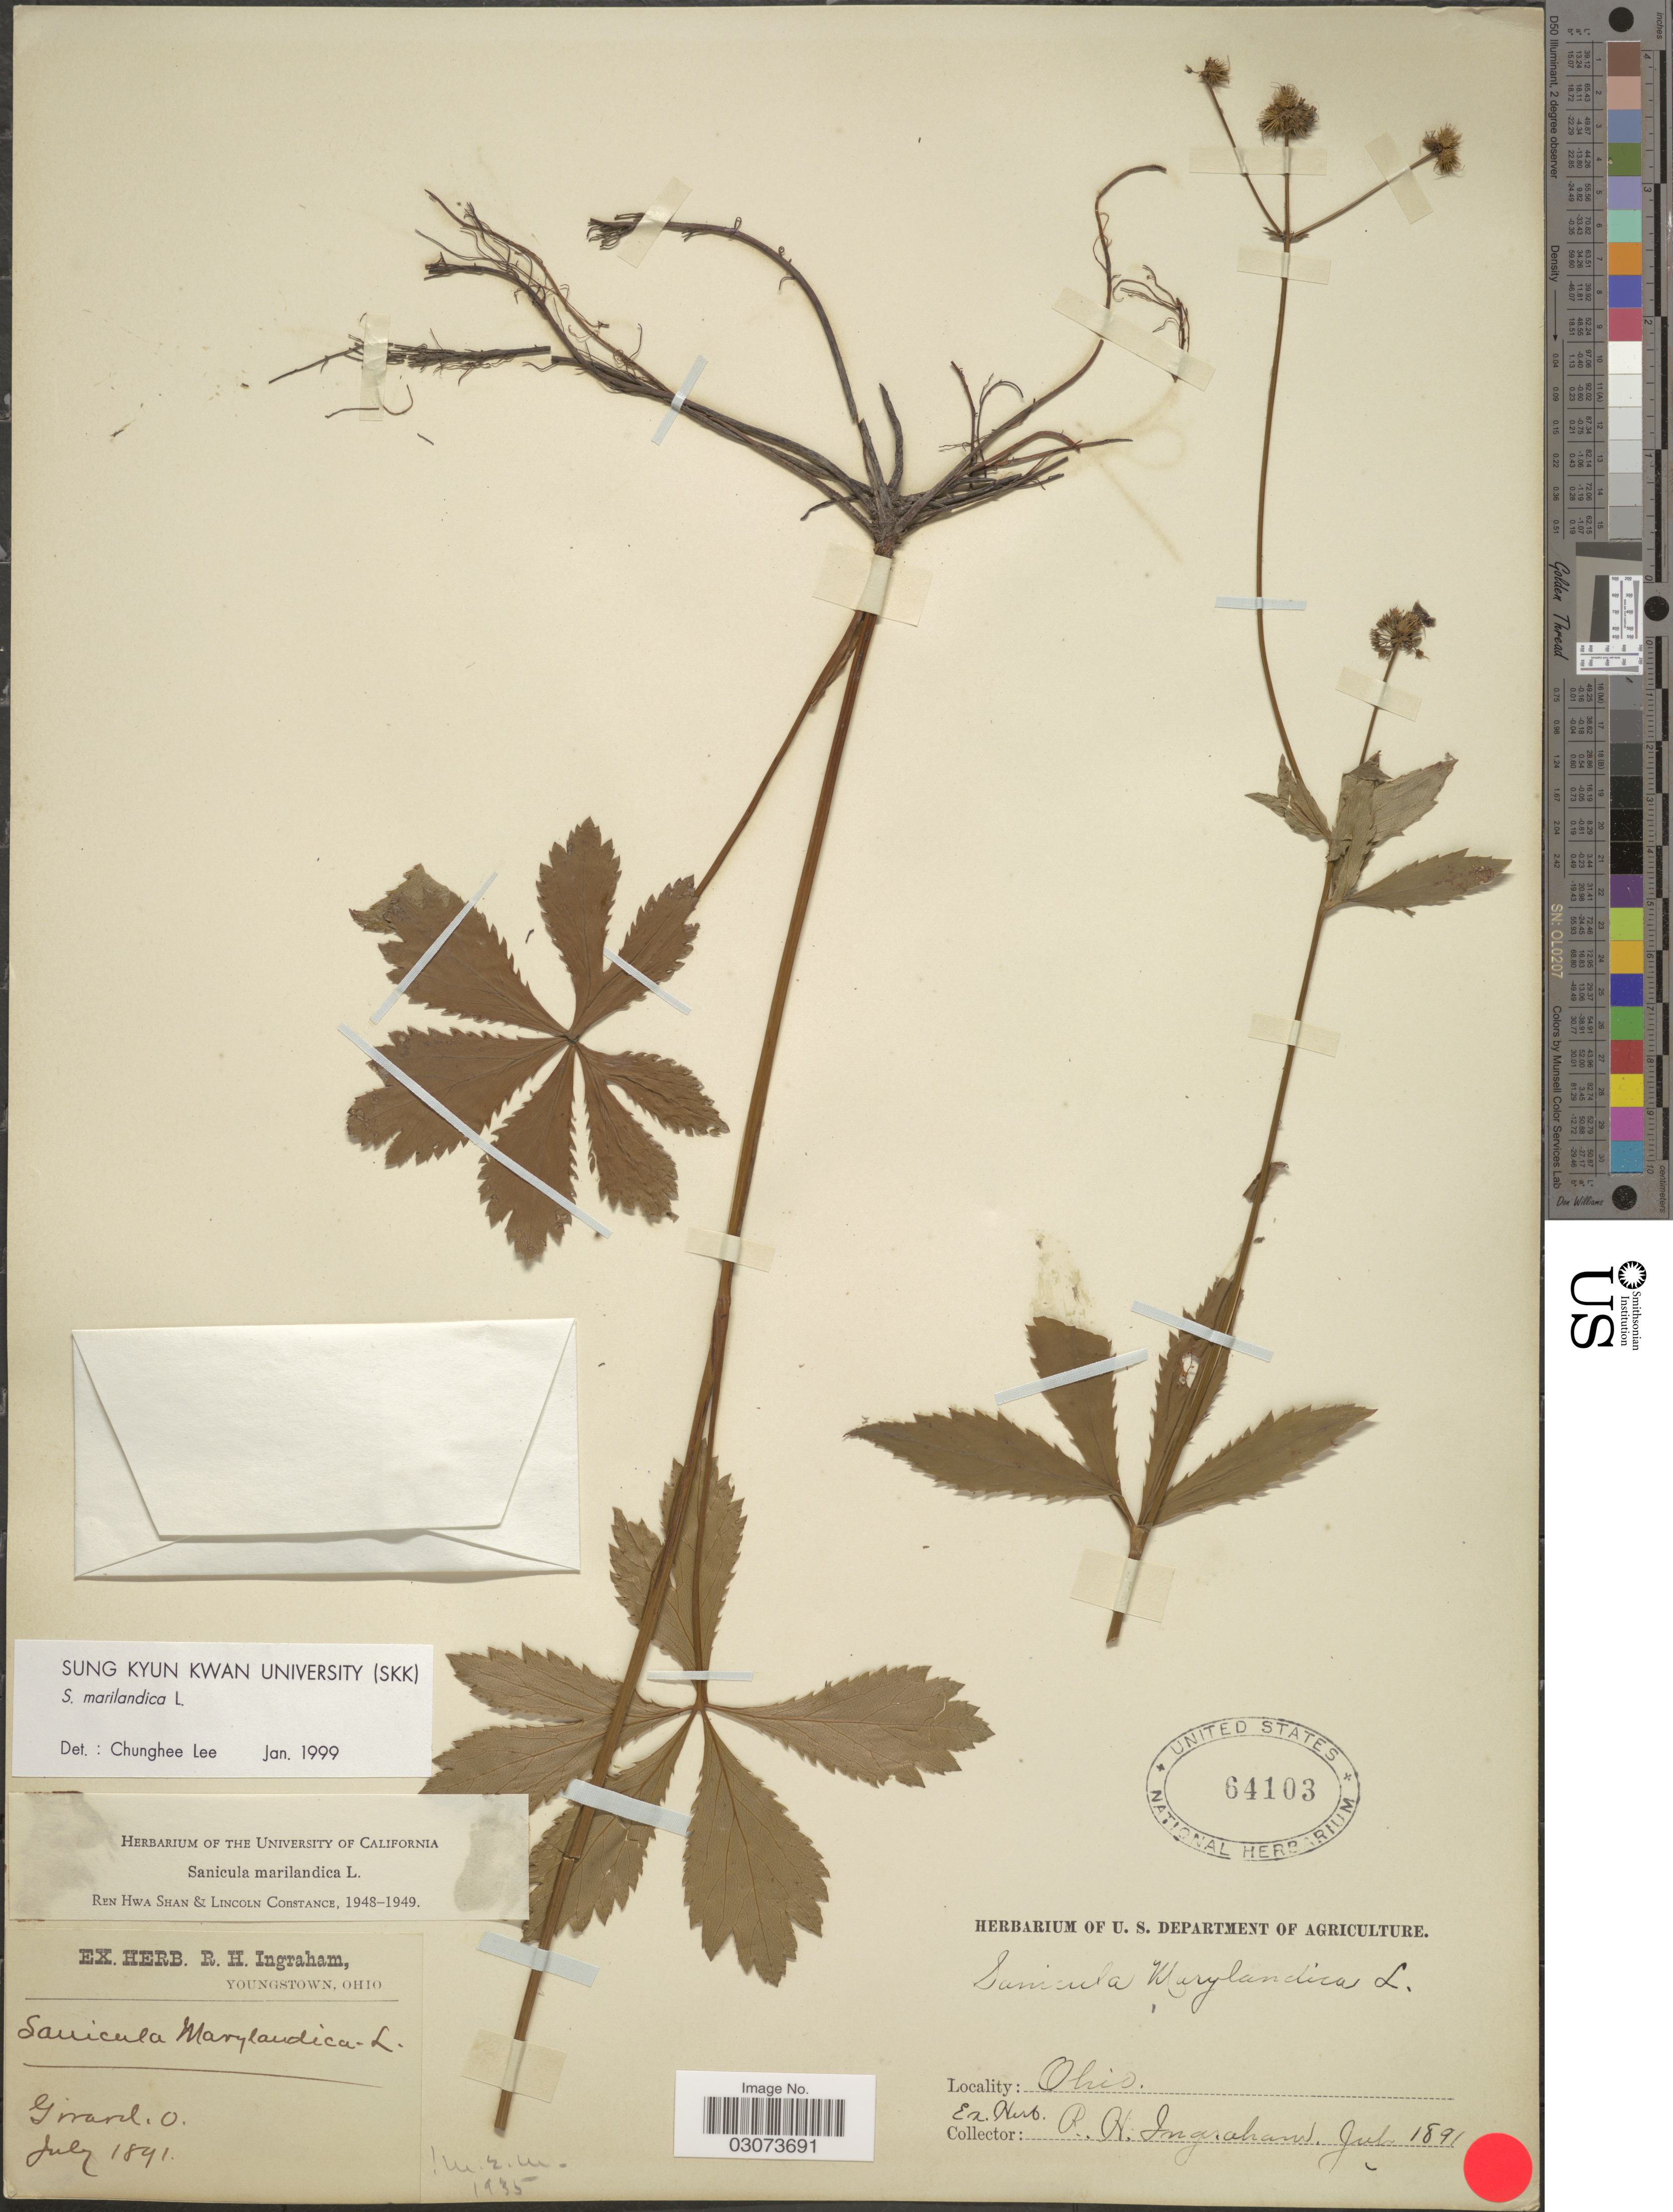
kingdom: Plantae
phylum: Tracheophyta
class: Magnoliopsida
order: Apiales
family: Apiaceae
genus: Sanicula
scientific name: Sanicula marilandica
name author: L.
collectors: Ex herb. R. H. Ingraham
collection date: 1891-07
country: United States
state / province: Ohio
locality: Girard.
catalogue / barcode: US 64103